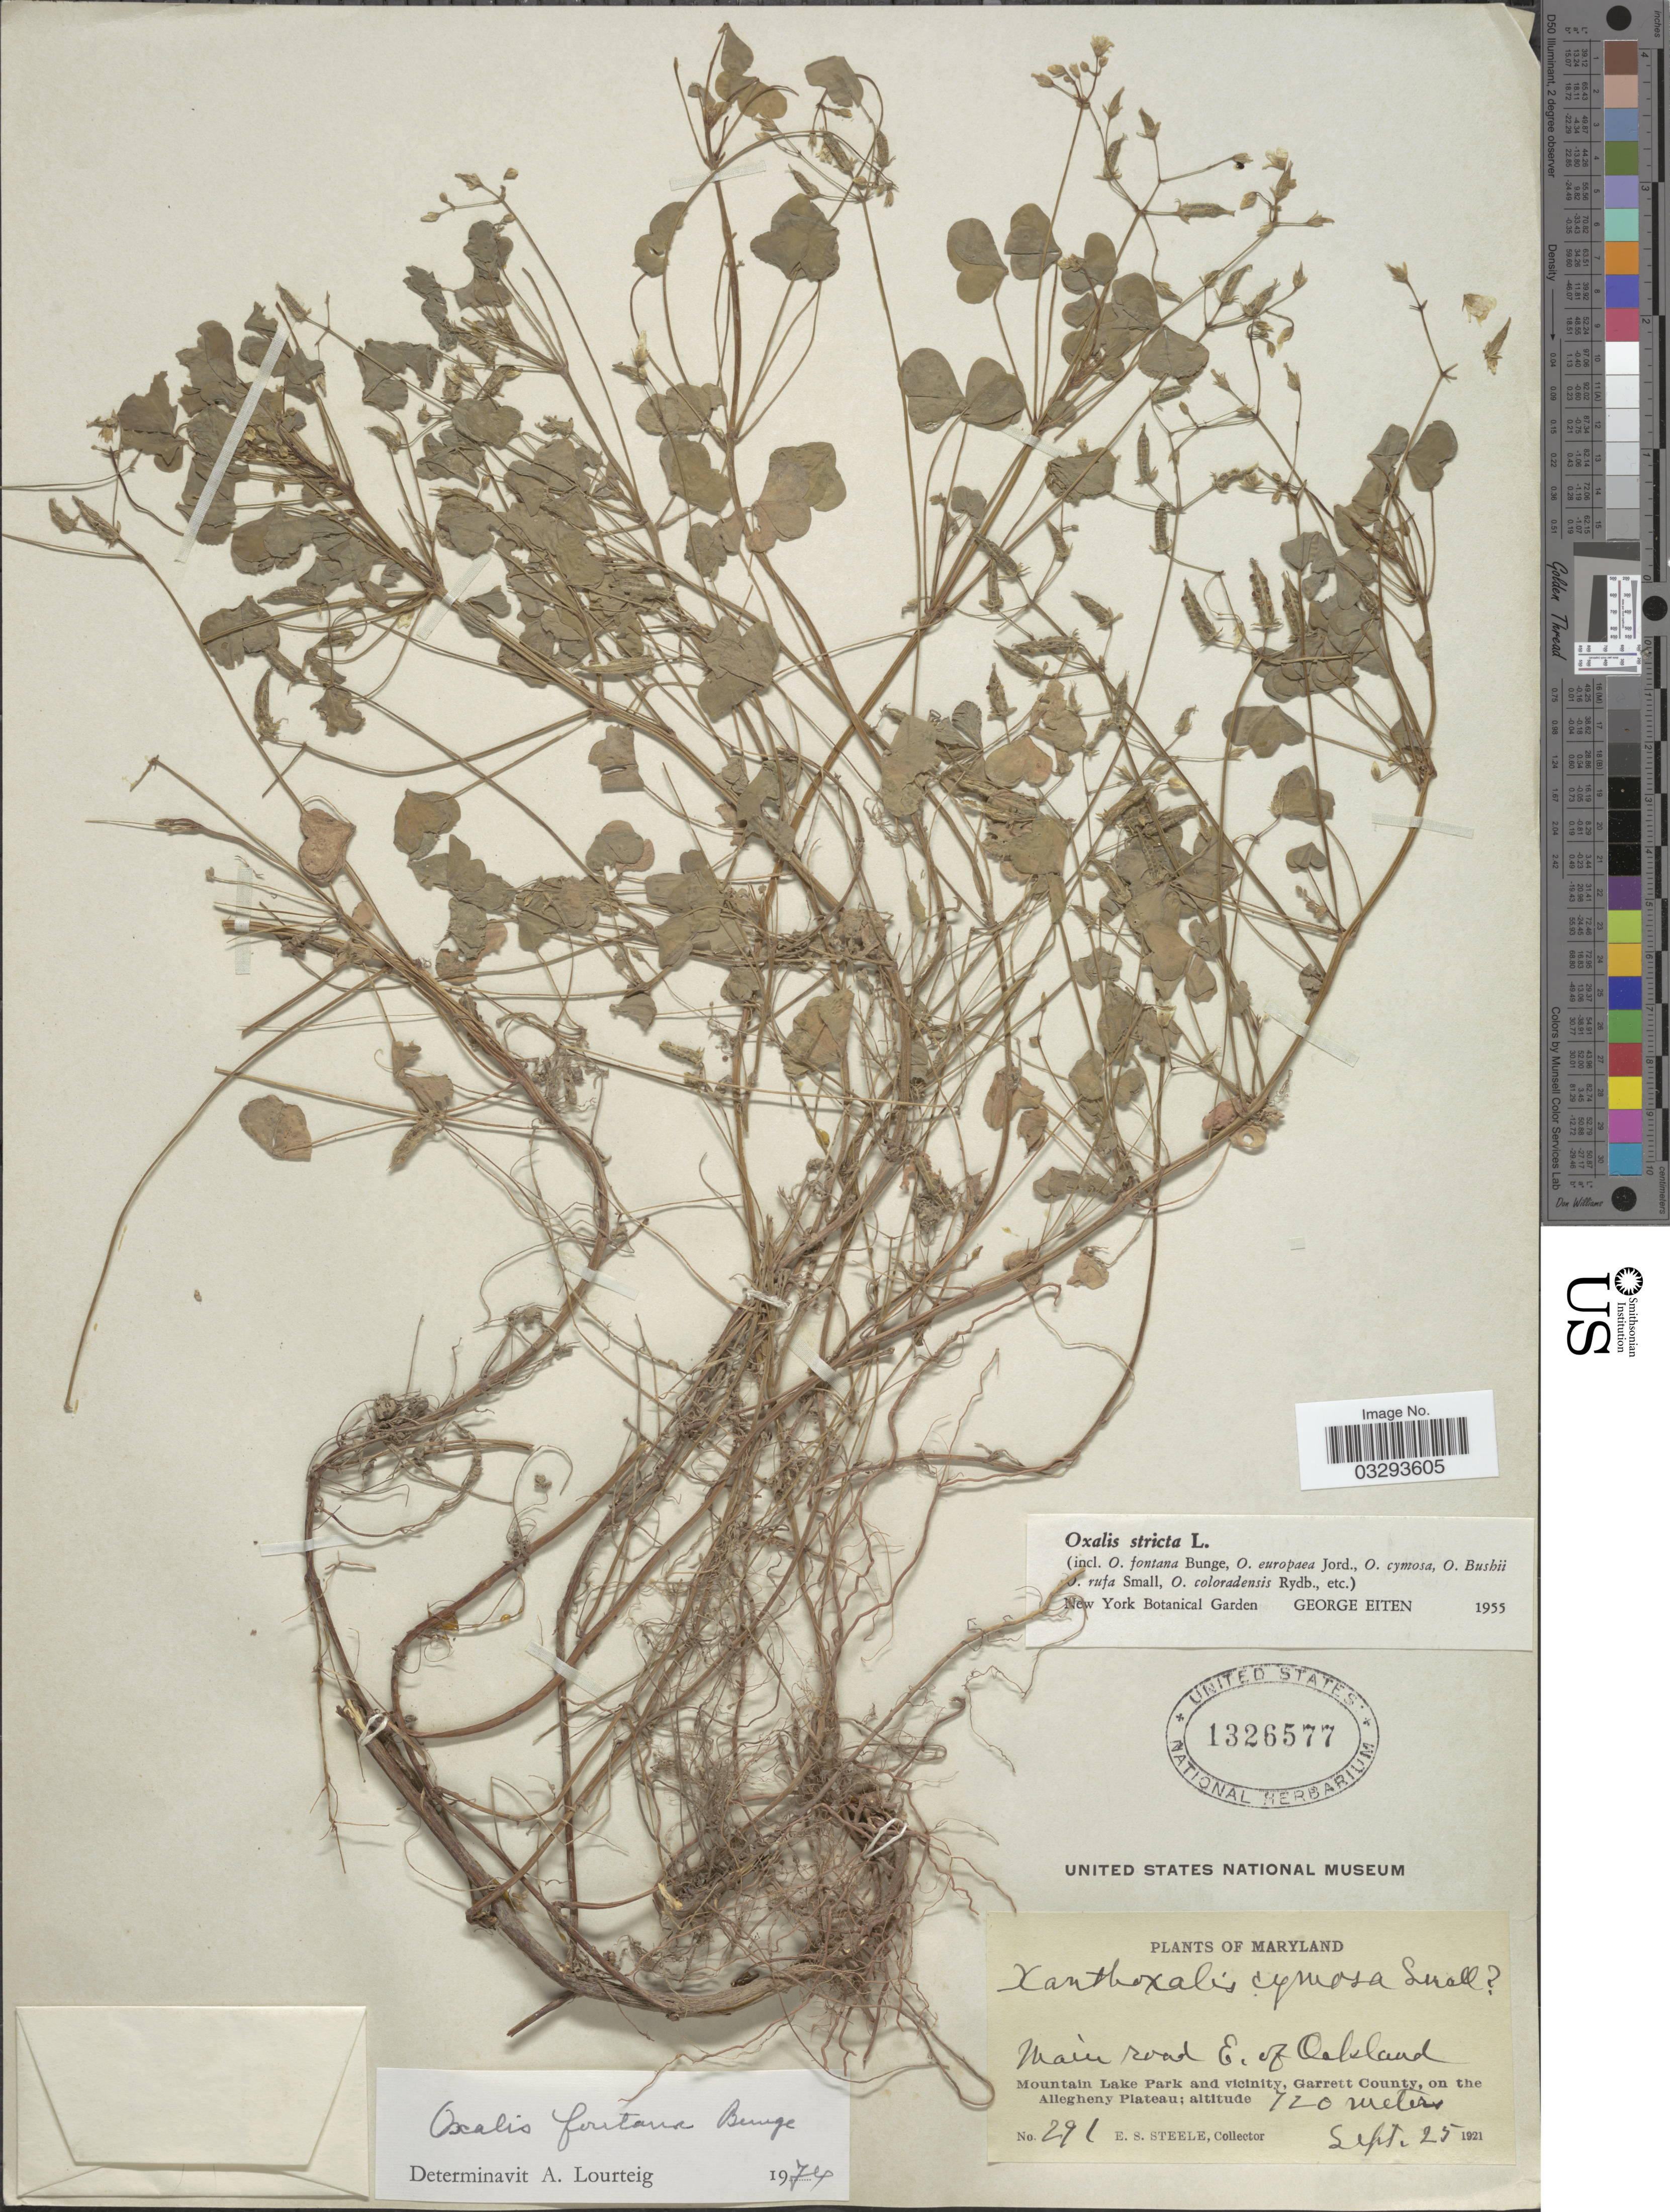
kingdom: Plantae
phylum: Tracheophyta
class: Magnoliopsida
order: Oxalidales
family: Oxalidaceae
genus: Oxalis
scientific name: Oxalis fontana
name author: Bunge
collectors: E. Steele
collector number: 291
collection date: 1921-09-25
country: United States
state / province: Maryland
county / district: Garrett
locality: Main road E. of Oakland. Mountain Lake Park and vicinity, Garrett County, on the Allegheny Plateau.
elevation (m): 720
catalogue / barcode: US 1326577